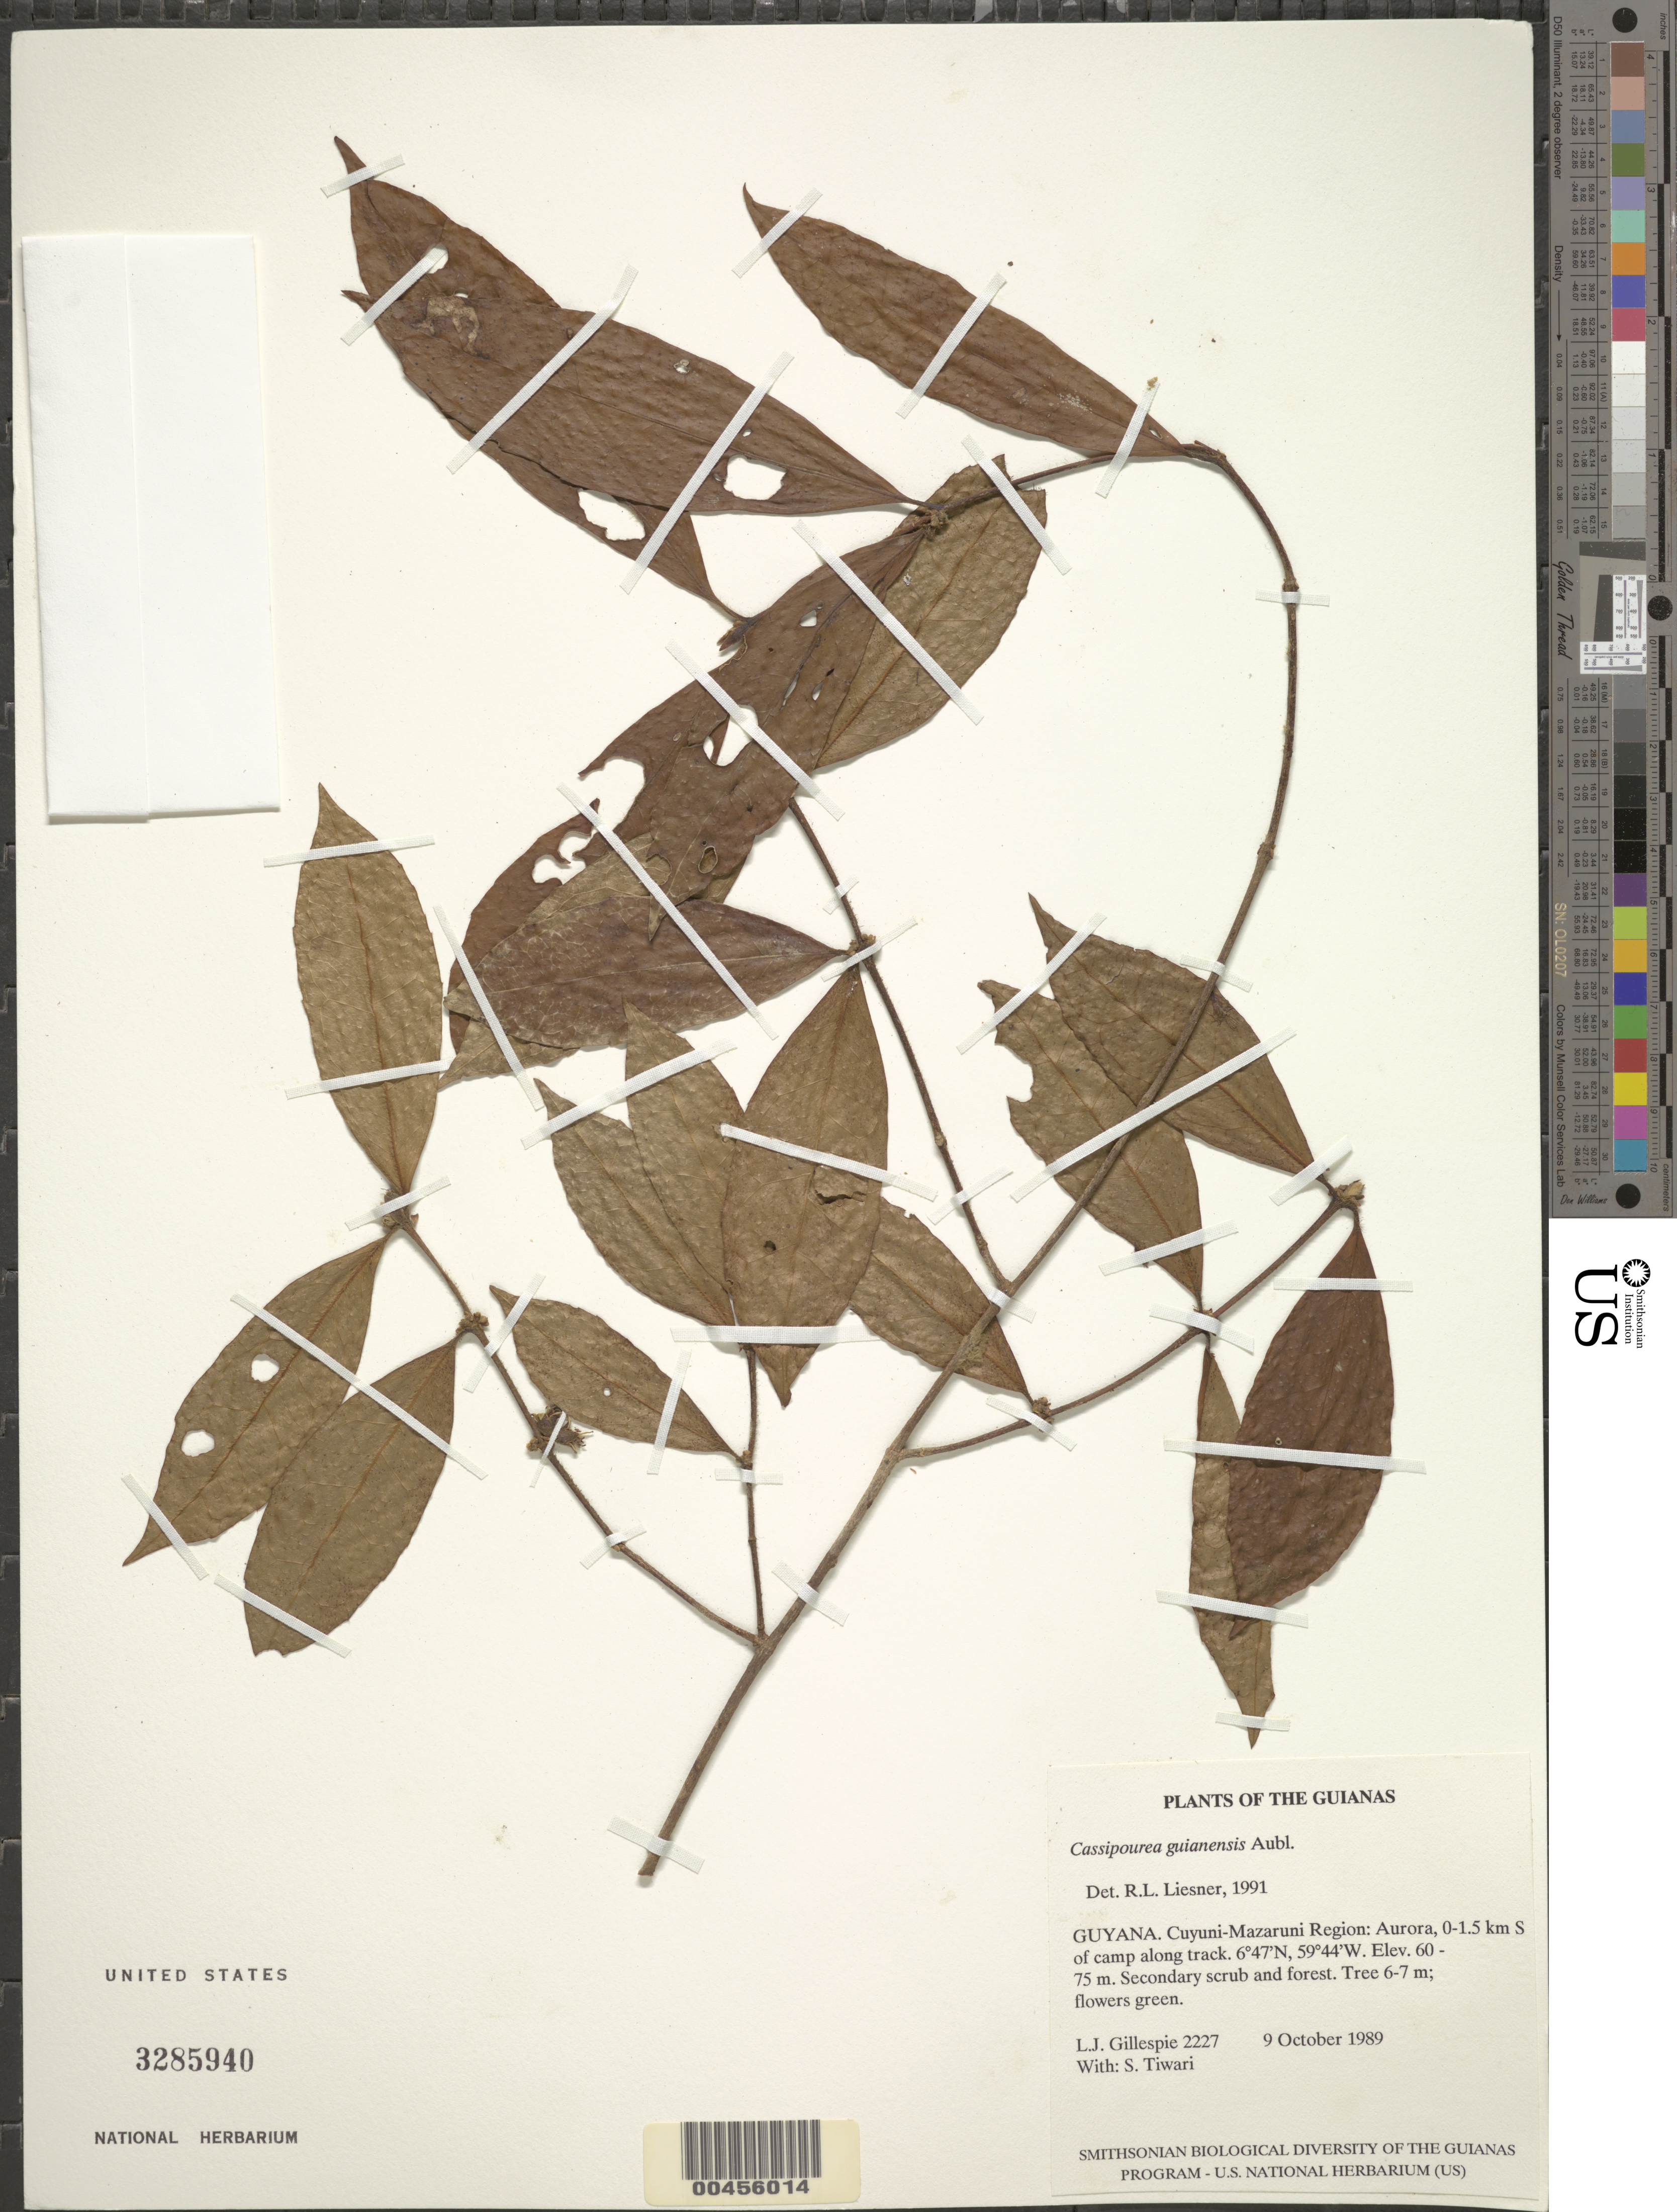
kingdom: Plantae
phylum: Tracheophyta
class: Magnoliopsida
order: Malpighiales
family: Rhizophoraceae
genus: Cassipourea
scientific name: Cassipourea guianensis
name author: Aubl.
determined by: Liesner, R. L.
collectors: L. J. Gillespie & S. Tiwari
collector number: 2227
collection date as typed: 9 October 1989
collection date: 1989-10-09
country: Guyana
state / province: Cuyuni-Mazaruni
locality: Aurora, 0-1.5 km S of camp along track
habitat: Secondary scrub and forest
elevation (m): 60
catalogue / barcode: US 3285940